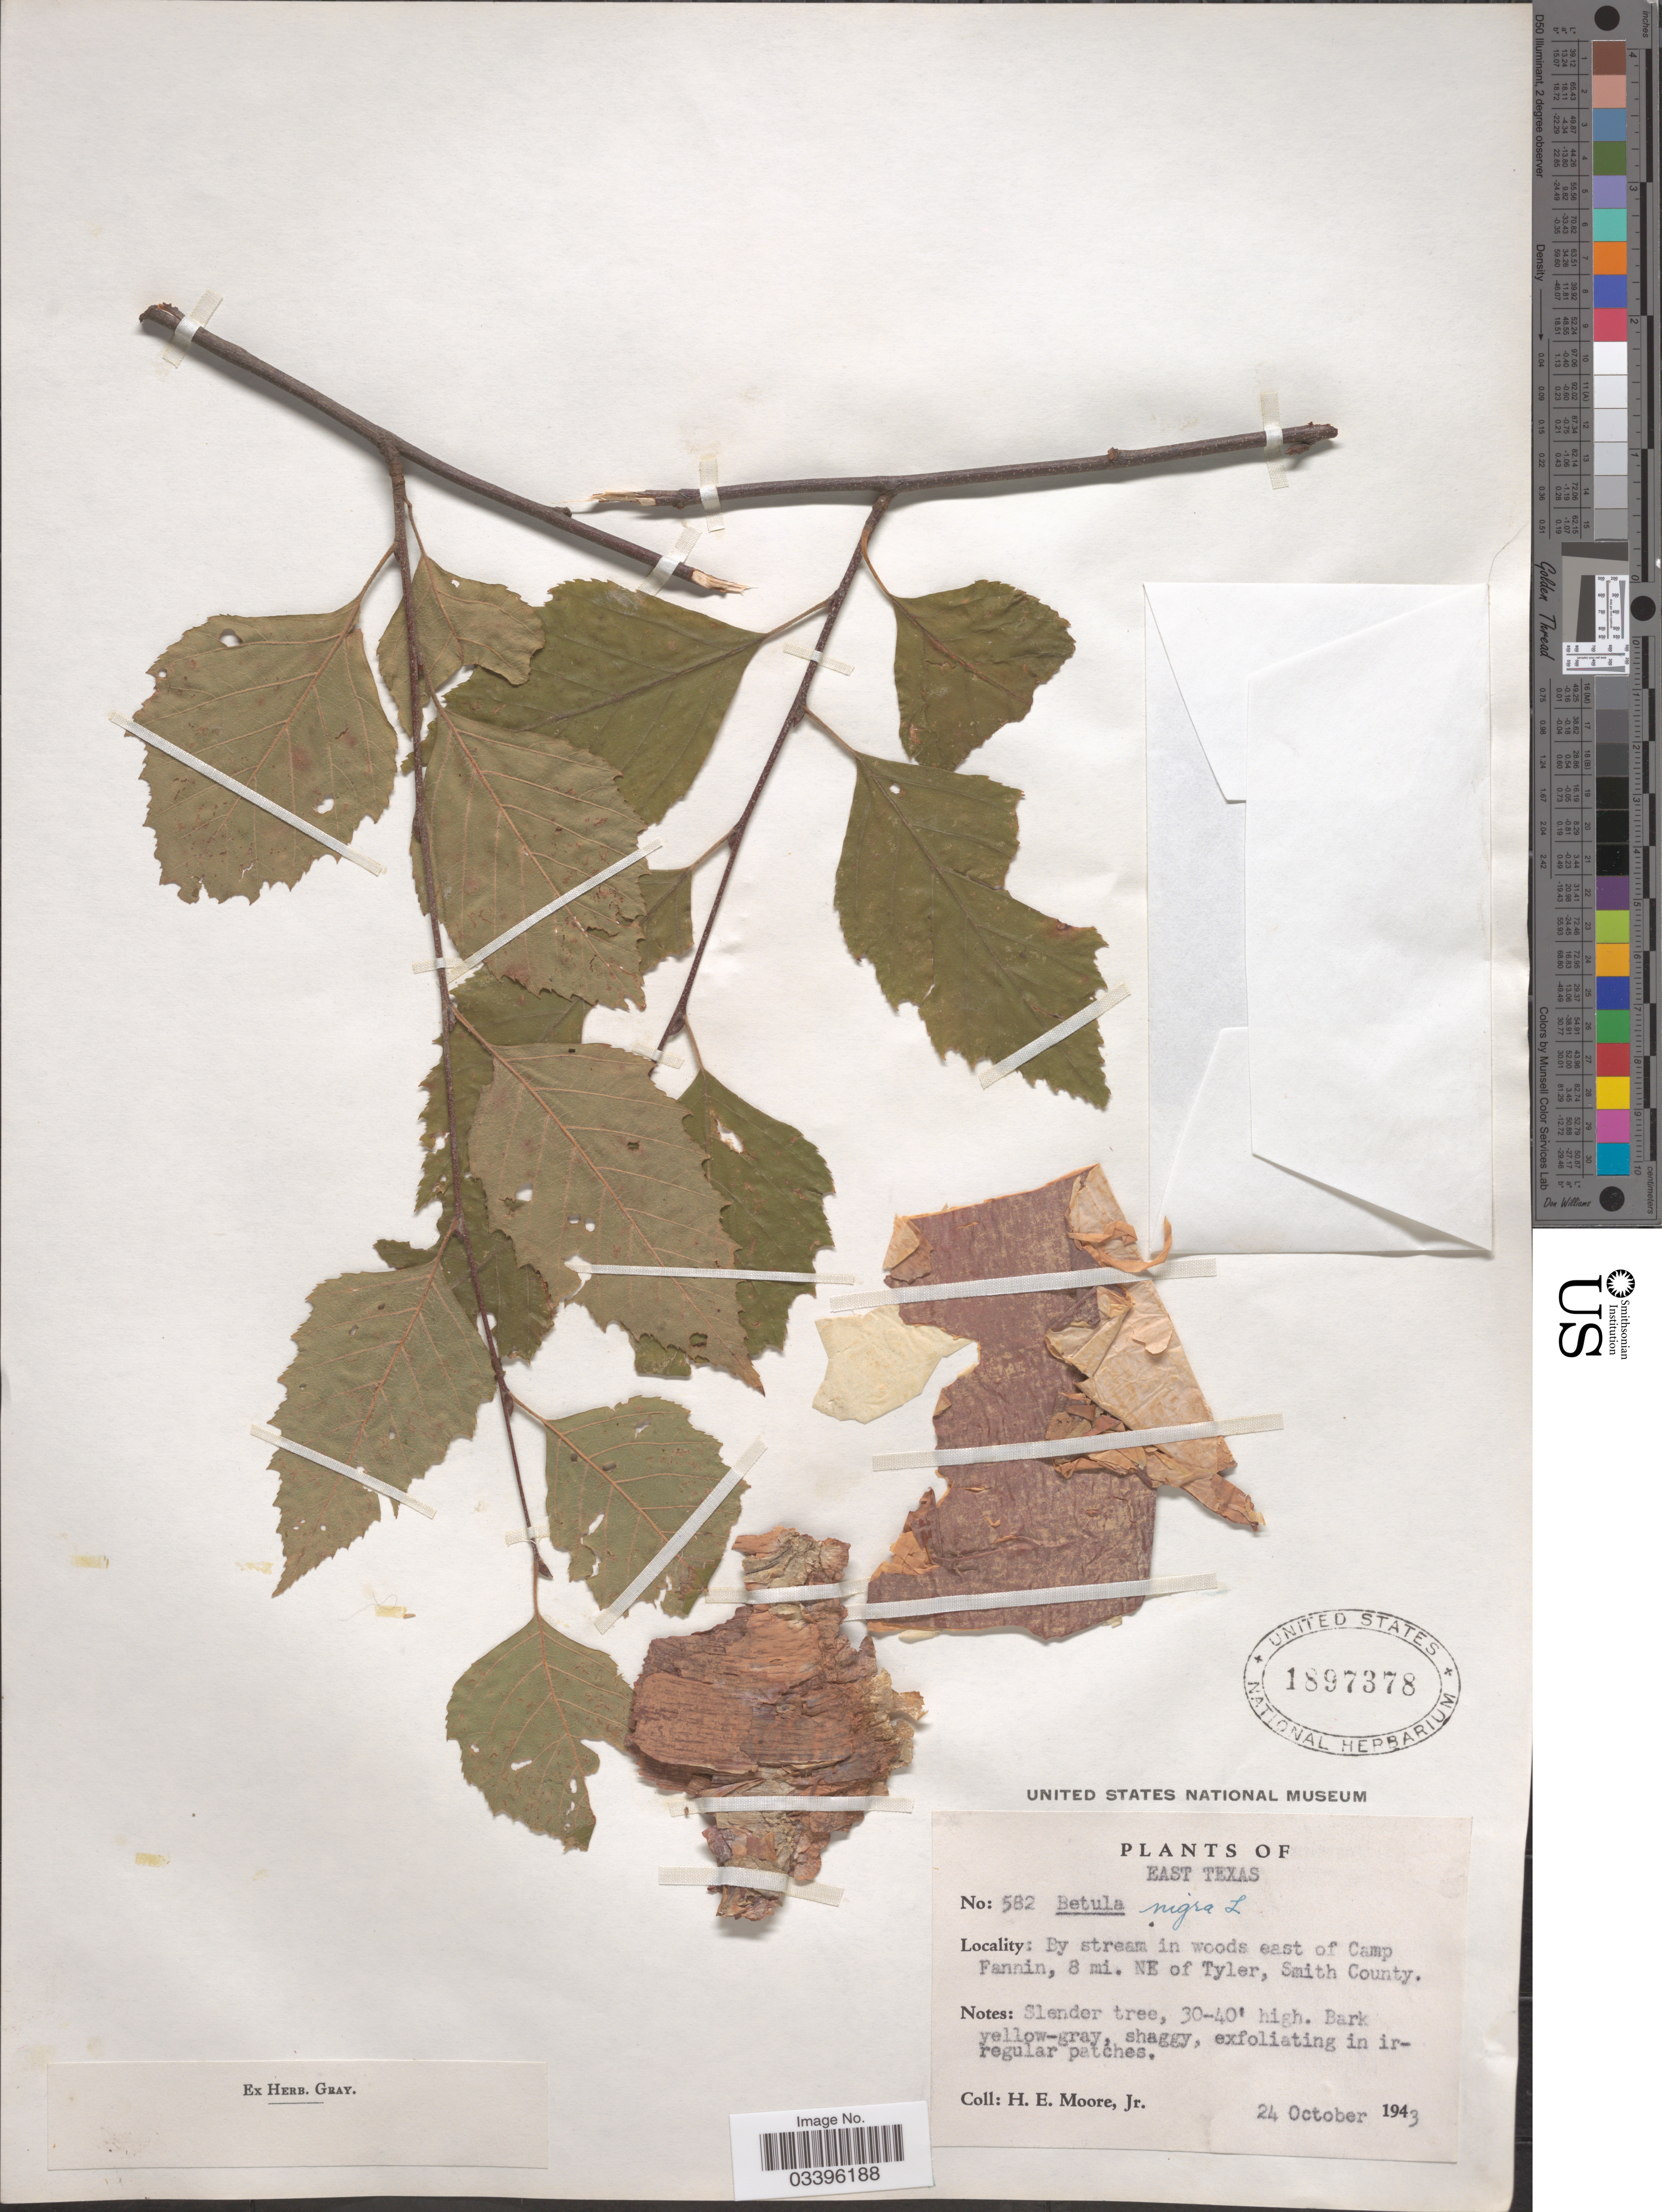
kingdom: Plantae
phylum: Tracheophyta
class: Magnoliopsida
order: Fagales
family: Betulaceae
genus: Betula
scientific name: Betula nigra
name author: L.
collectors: H. Moore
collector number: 582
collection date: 1943-10-24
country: United States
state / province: Texas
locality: East Texas, By stream in woods east of Camp Fannin, 8 mi. NE of Tyler, Smith County.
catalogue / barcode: US 1897378